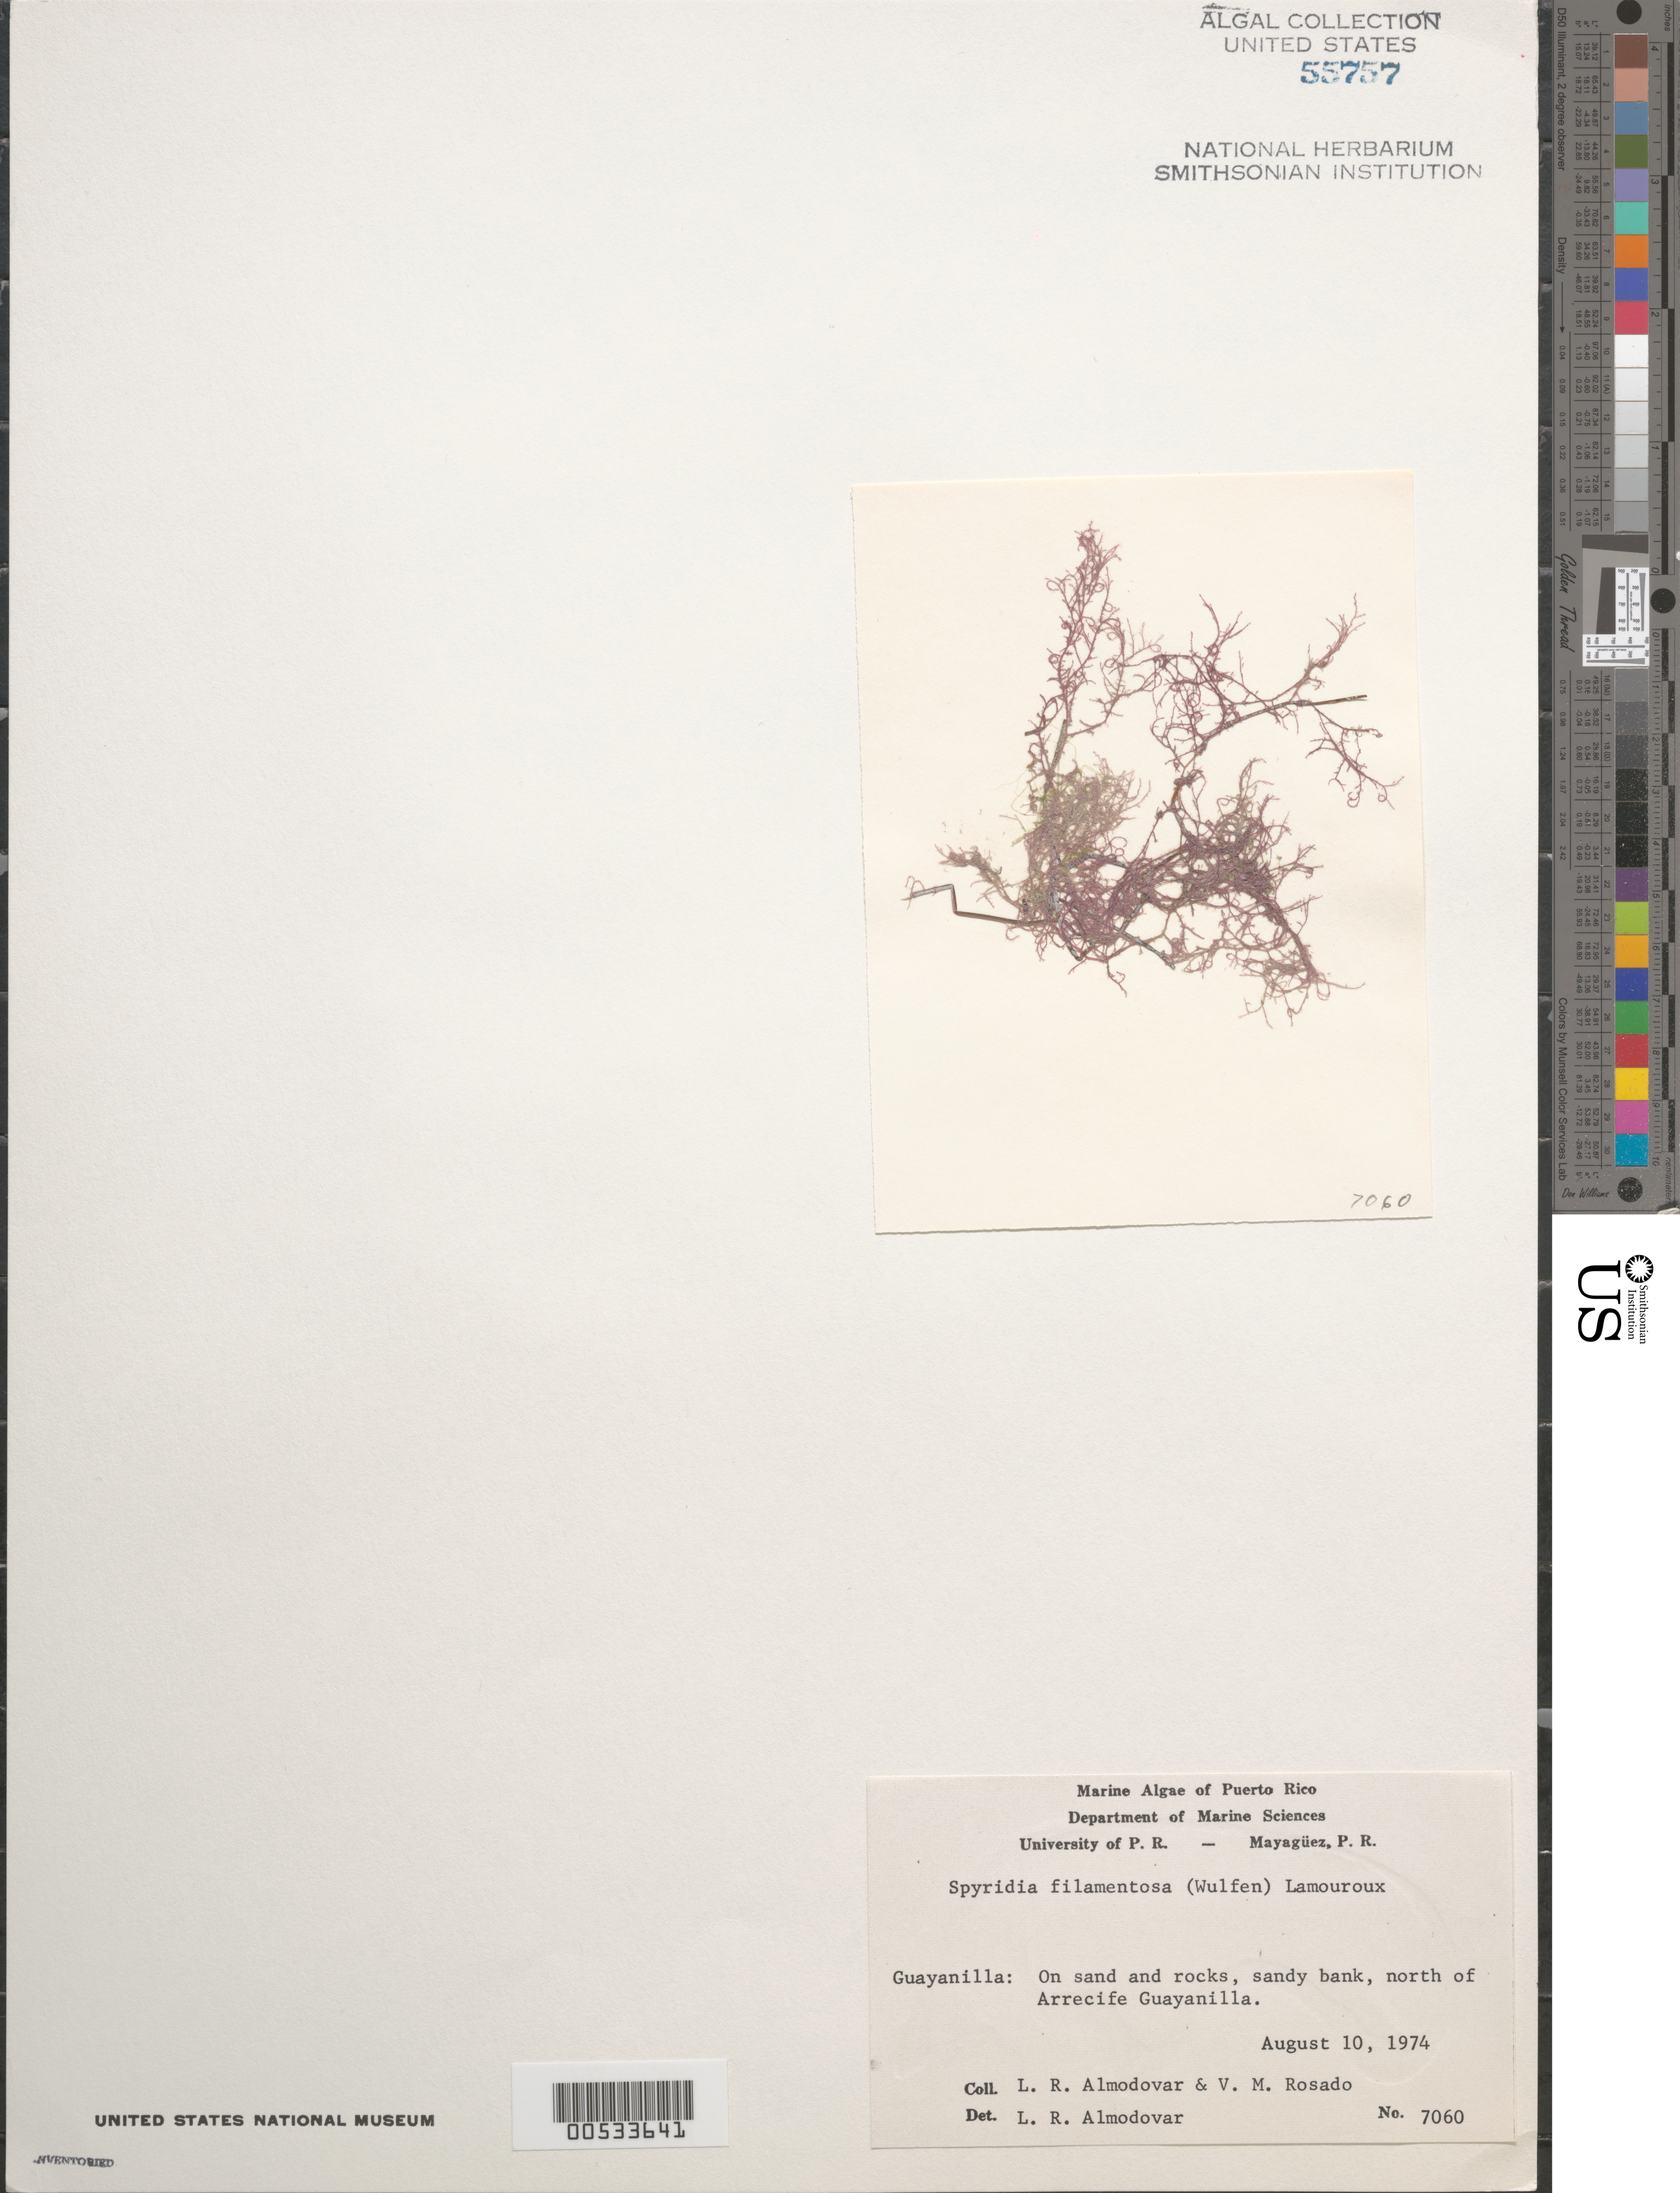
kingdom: Plantae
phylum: Rhodophyta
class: Florideophyceae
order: Ceramiales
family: Spyridiaceae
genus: Spyridia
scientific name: Spyridia filamentosa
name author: (Wulfen) Harv.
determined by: Almodovar, L. R.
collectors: L. Almodovar & V. Rosado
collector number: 7060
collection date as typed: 10 Aug 1974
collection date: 1974-08-10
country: Puerto Rico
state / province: Guayanilla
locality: North of arrecife guayanilla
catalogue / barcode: US 55757